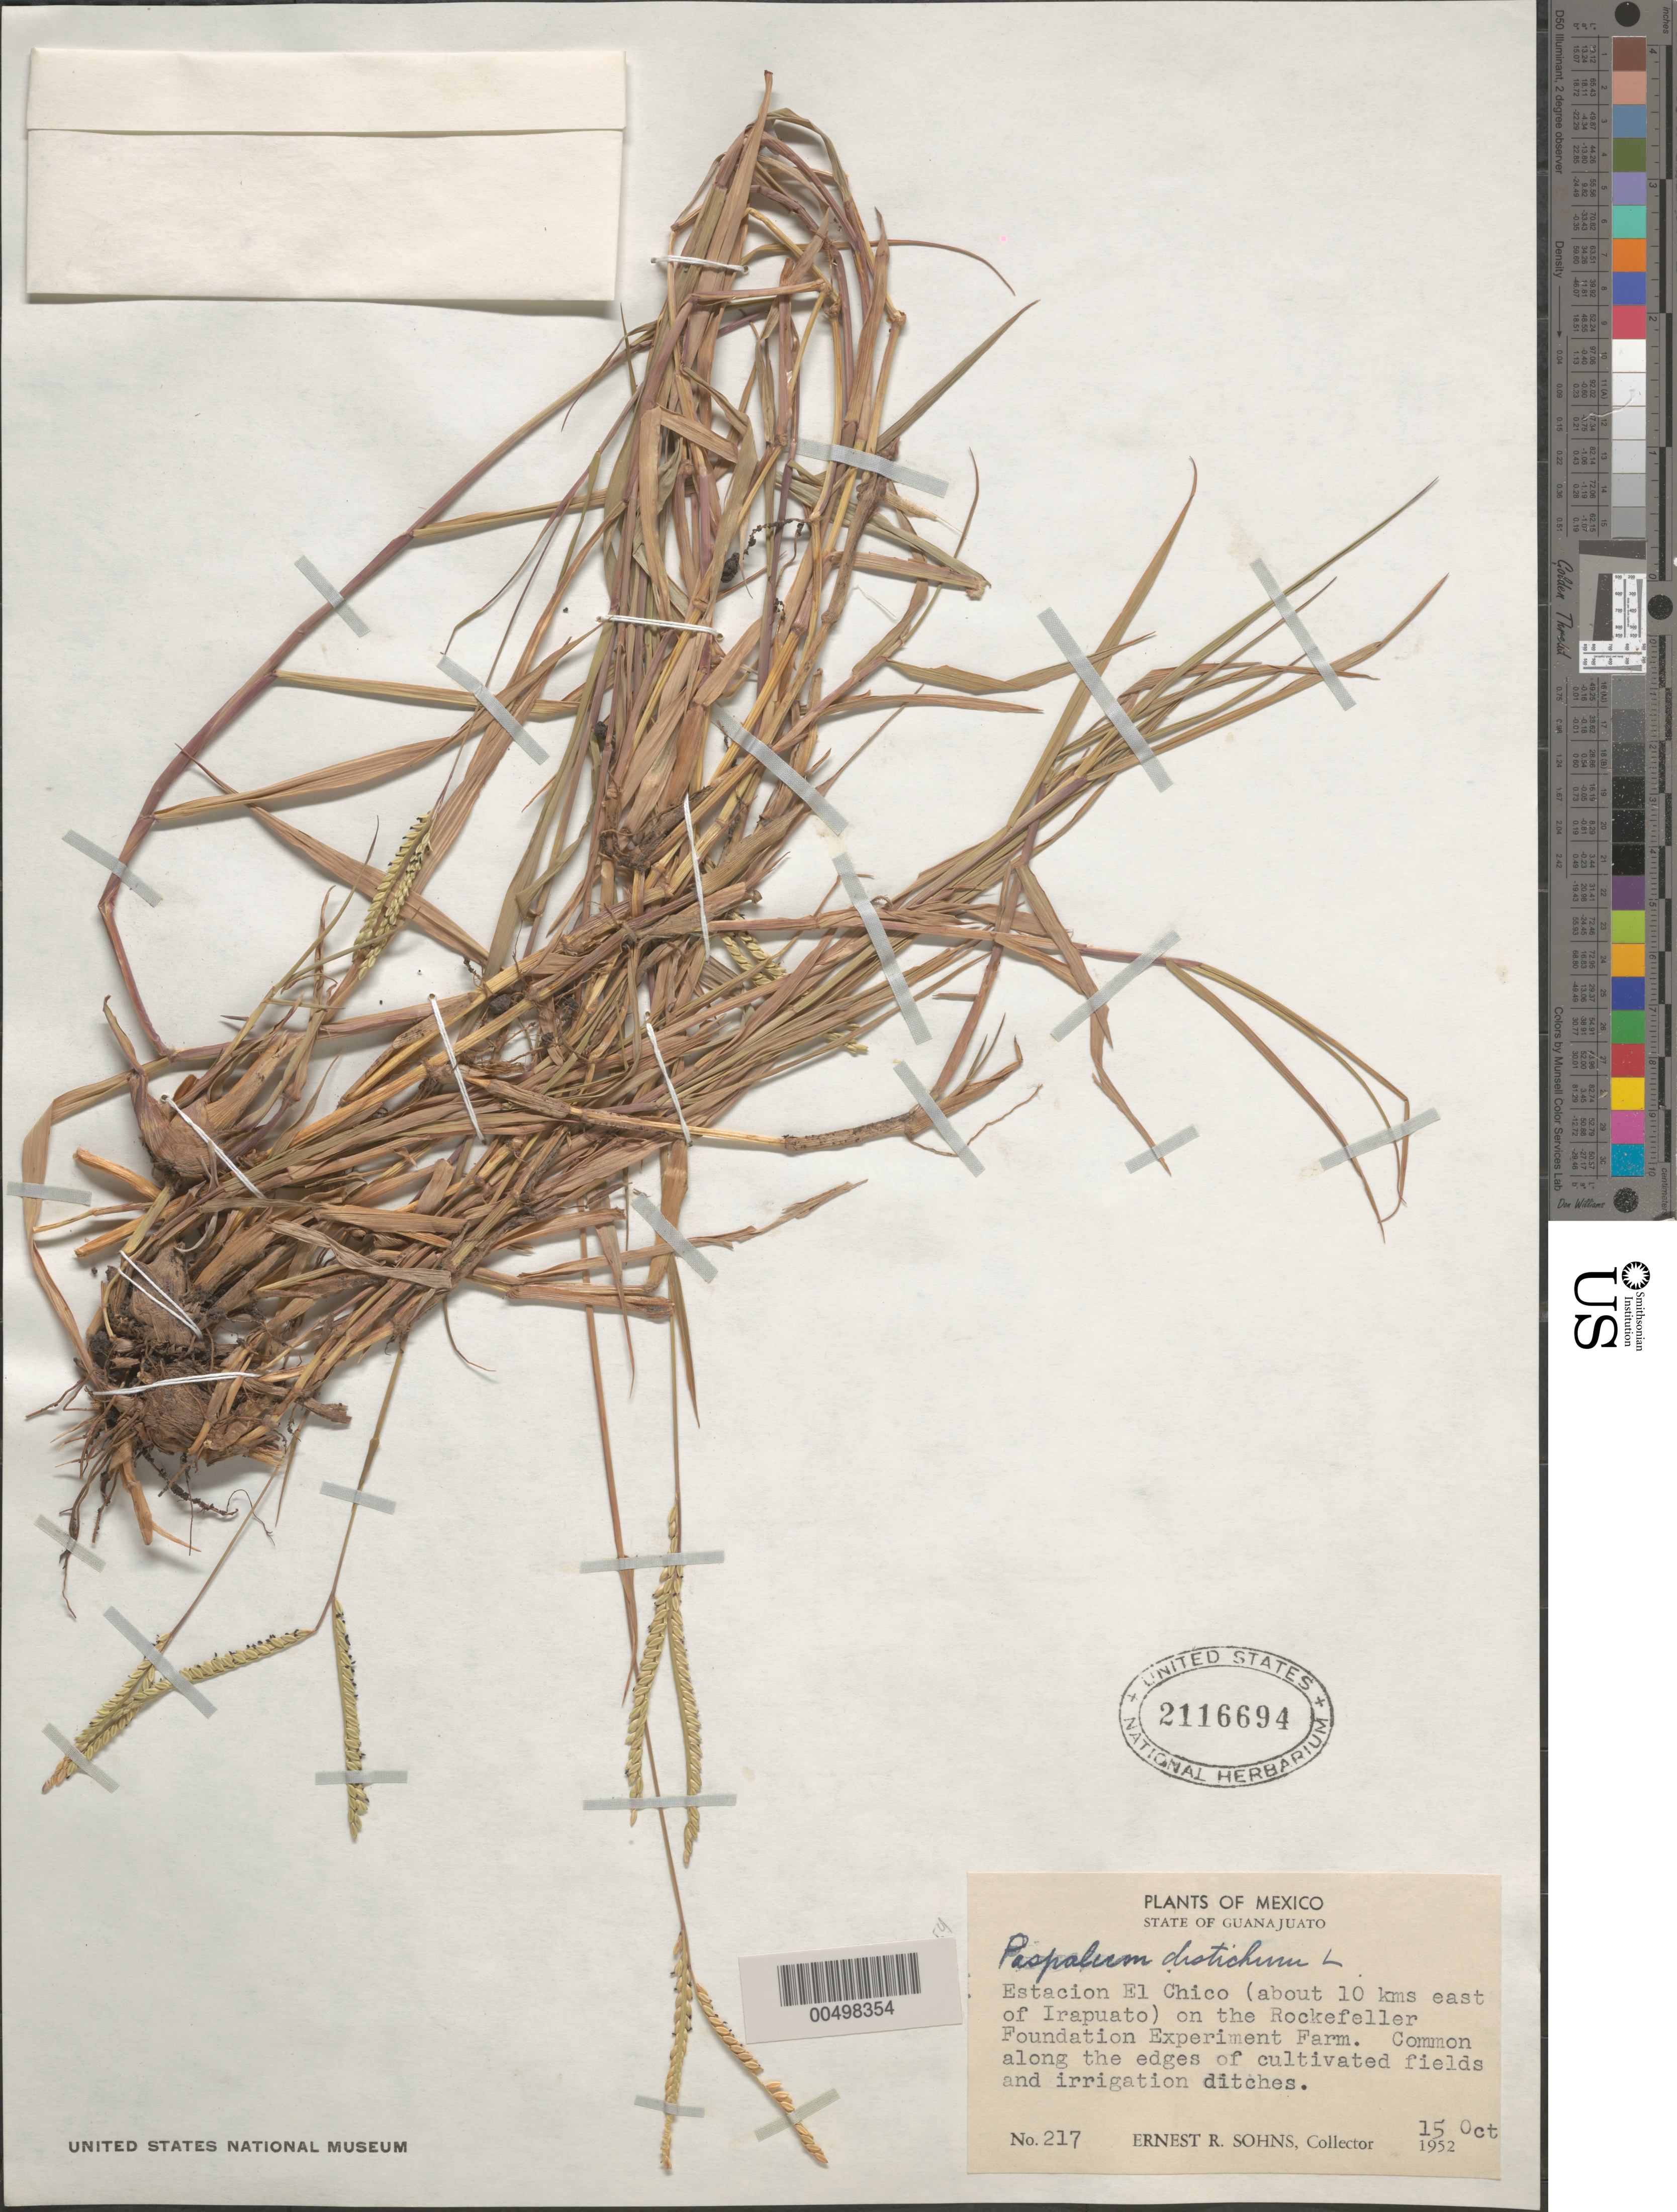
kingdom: Plantae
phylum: Tracheophyta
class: Liliopsida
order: Poales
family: Poaceae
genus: Paspalum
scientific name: Paspalum paspaloides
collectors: E. R. Sohns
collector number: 217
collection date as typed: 15 Oct 1952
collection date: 1952-10-15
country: Mexico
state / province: Guanajuato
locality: Estacion El Chico (about 10 km E of Irapuato) on the Rockefeller Foundation Experiment Farm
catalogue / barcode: US 2116694